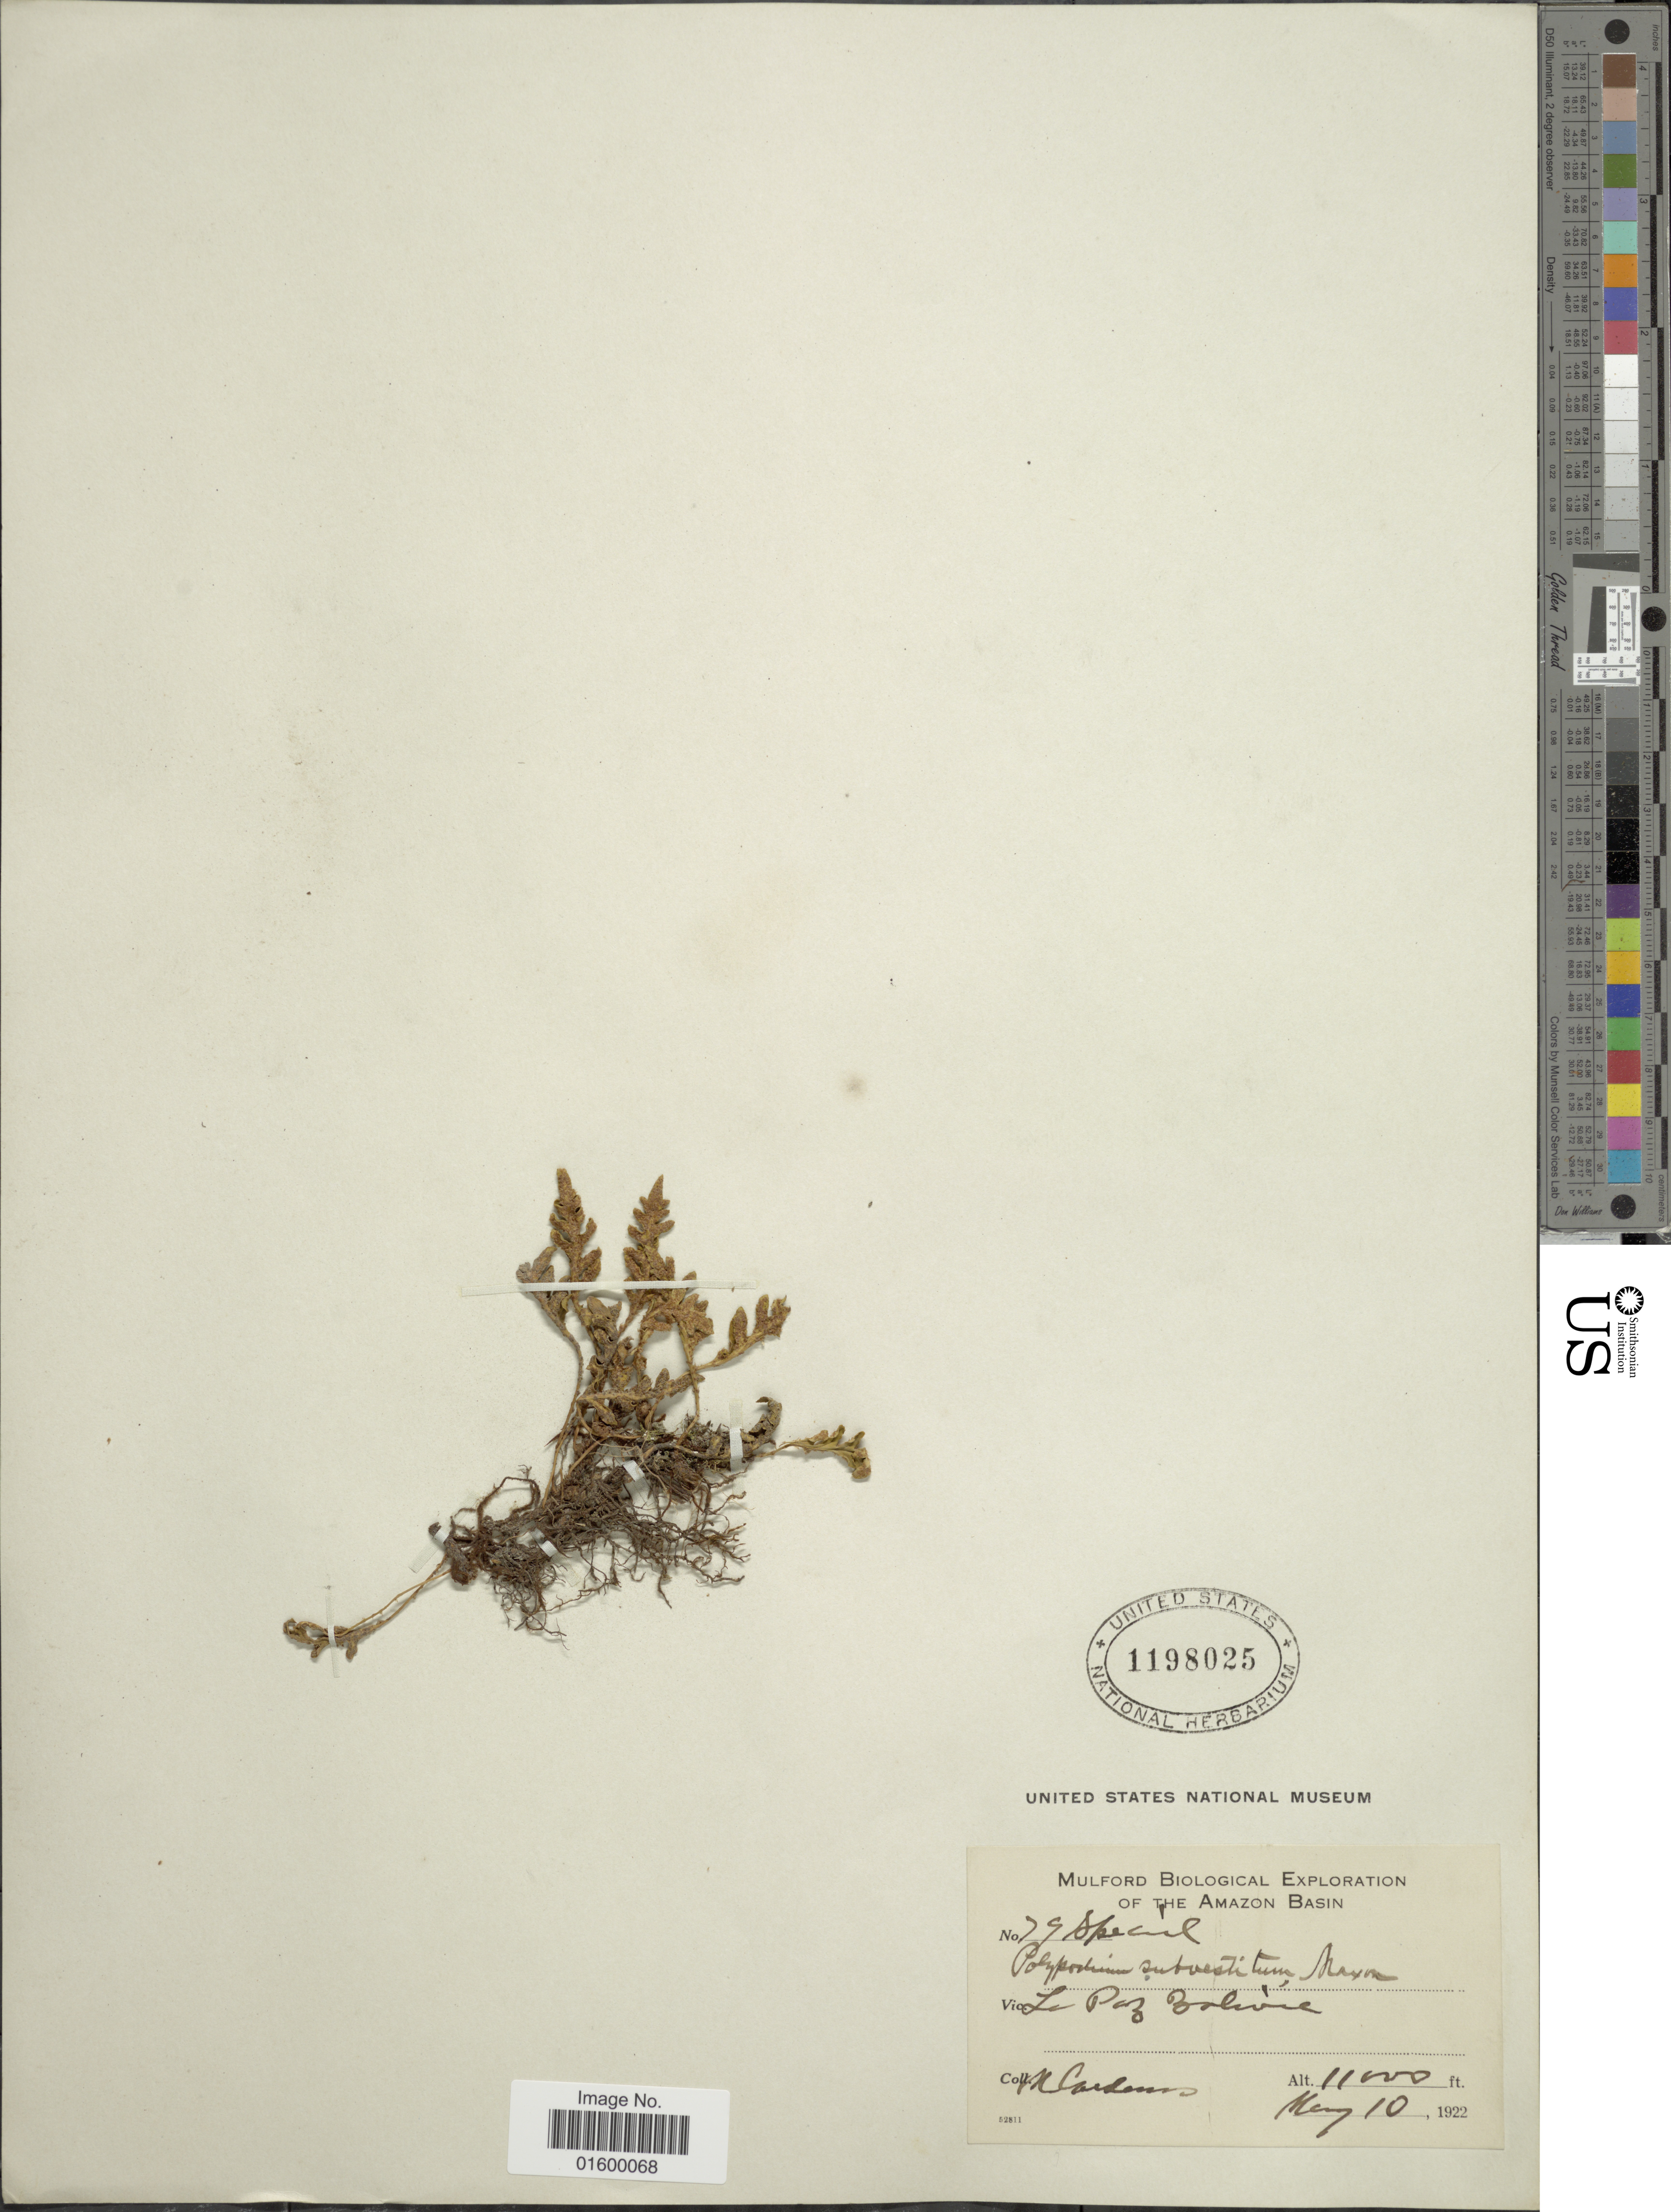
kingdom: Plantae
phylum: Tracheophyta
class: Polypodiopsida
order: Polypodiales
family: Polypodiaceae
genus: Pleopeltis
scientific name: Pleopeltis subvestita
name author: (Maxon) A.R. Sm.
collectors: M. Cárdenas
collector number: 79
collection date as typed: May 10, 1922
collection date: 1922-05-10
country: Bolivia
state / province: La Paz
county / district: Murillo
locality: La Paz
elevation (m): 3353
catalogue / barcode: US 1198025